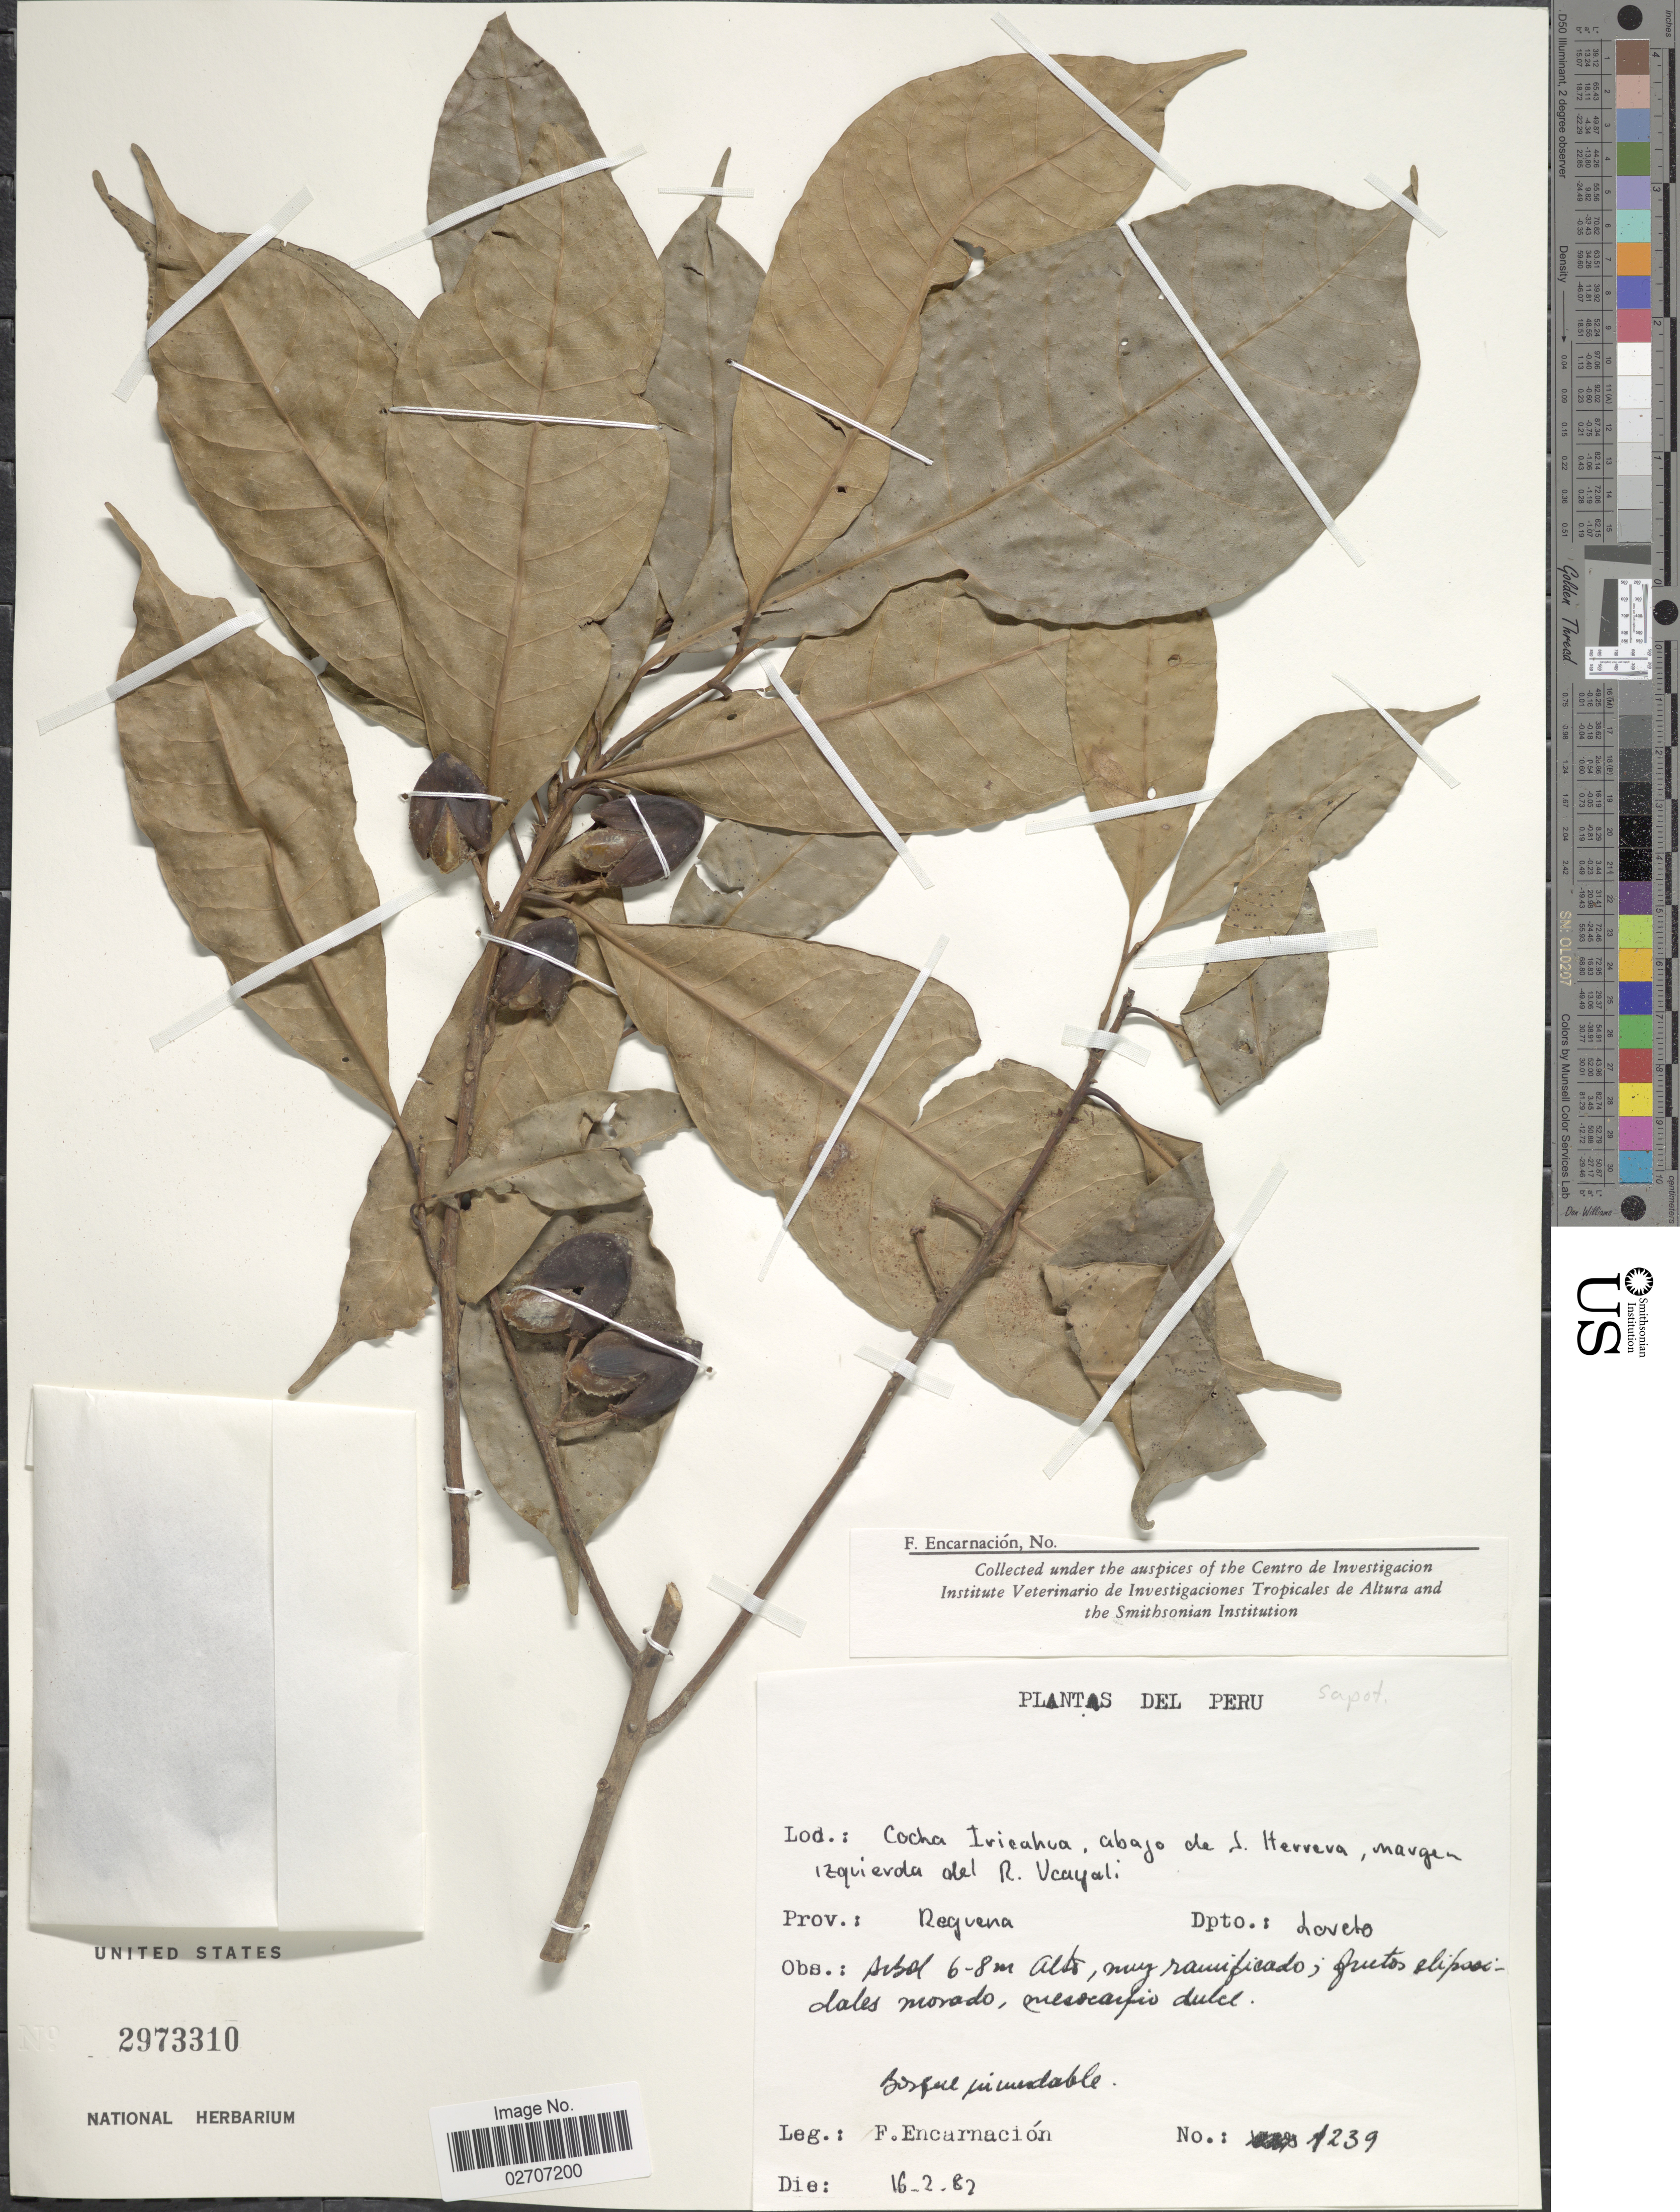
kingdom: Plantae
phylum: Tracheophyta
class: Magnoliopsida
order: Ericales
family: Sapotaceae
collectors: F. Encarnación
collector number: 1239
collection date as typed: Transcribed d/m/y: 16/2/87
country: Peru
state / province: Loreto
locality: Cocha Iricahua, abajo de J. Herrera, margen izquierda del R. Ucayali.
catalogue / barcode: US 2973310